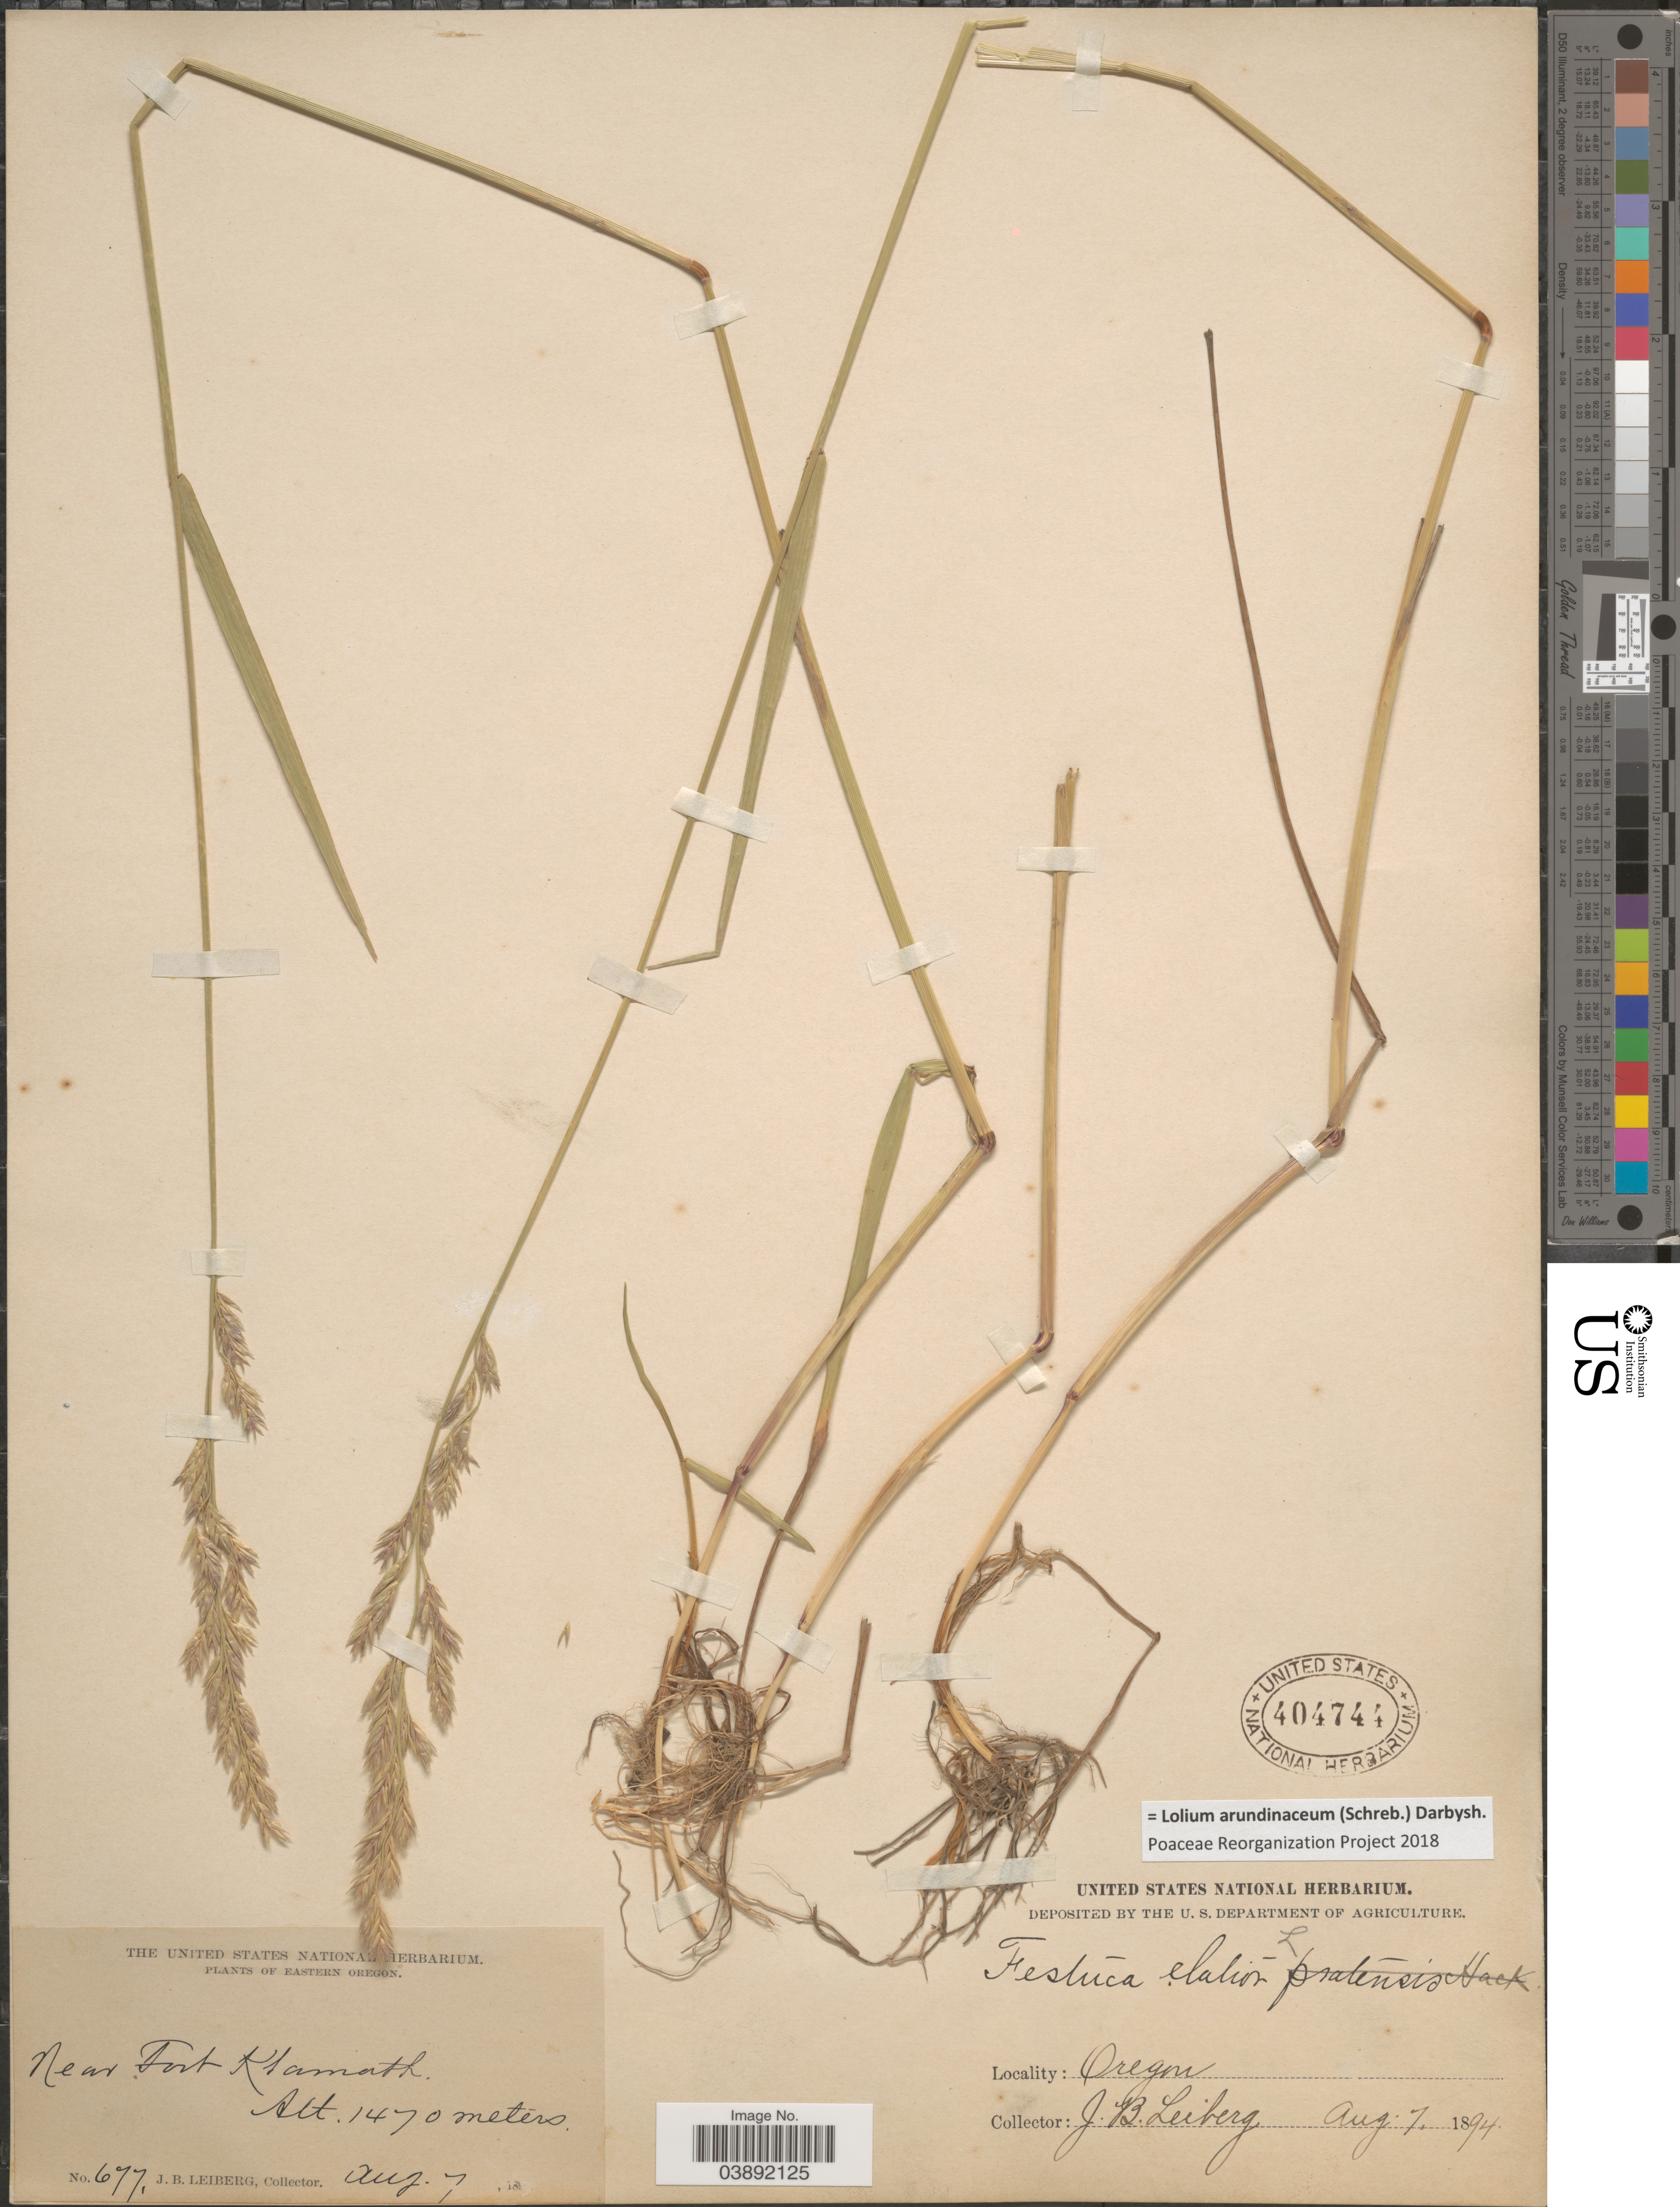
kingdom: Plantae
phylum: Tracheophyta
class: Liliopsida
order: Poales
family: Poaceae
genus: Lolium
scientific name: Lolium arundinaceum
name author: (Schreb.) Darbysh.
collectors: J. B. Leiberg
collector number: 677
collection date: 1894-08-07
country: United States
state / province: Oregon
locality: Eastern Oregon. Near Fort Klamath.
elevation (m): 1470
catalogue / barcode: US 404744